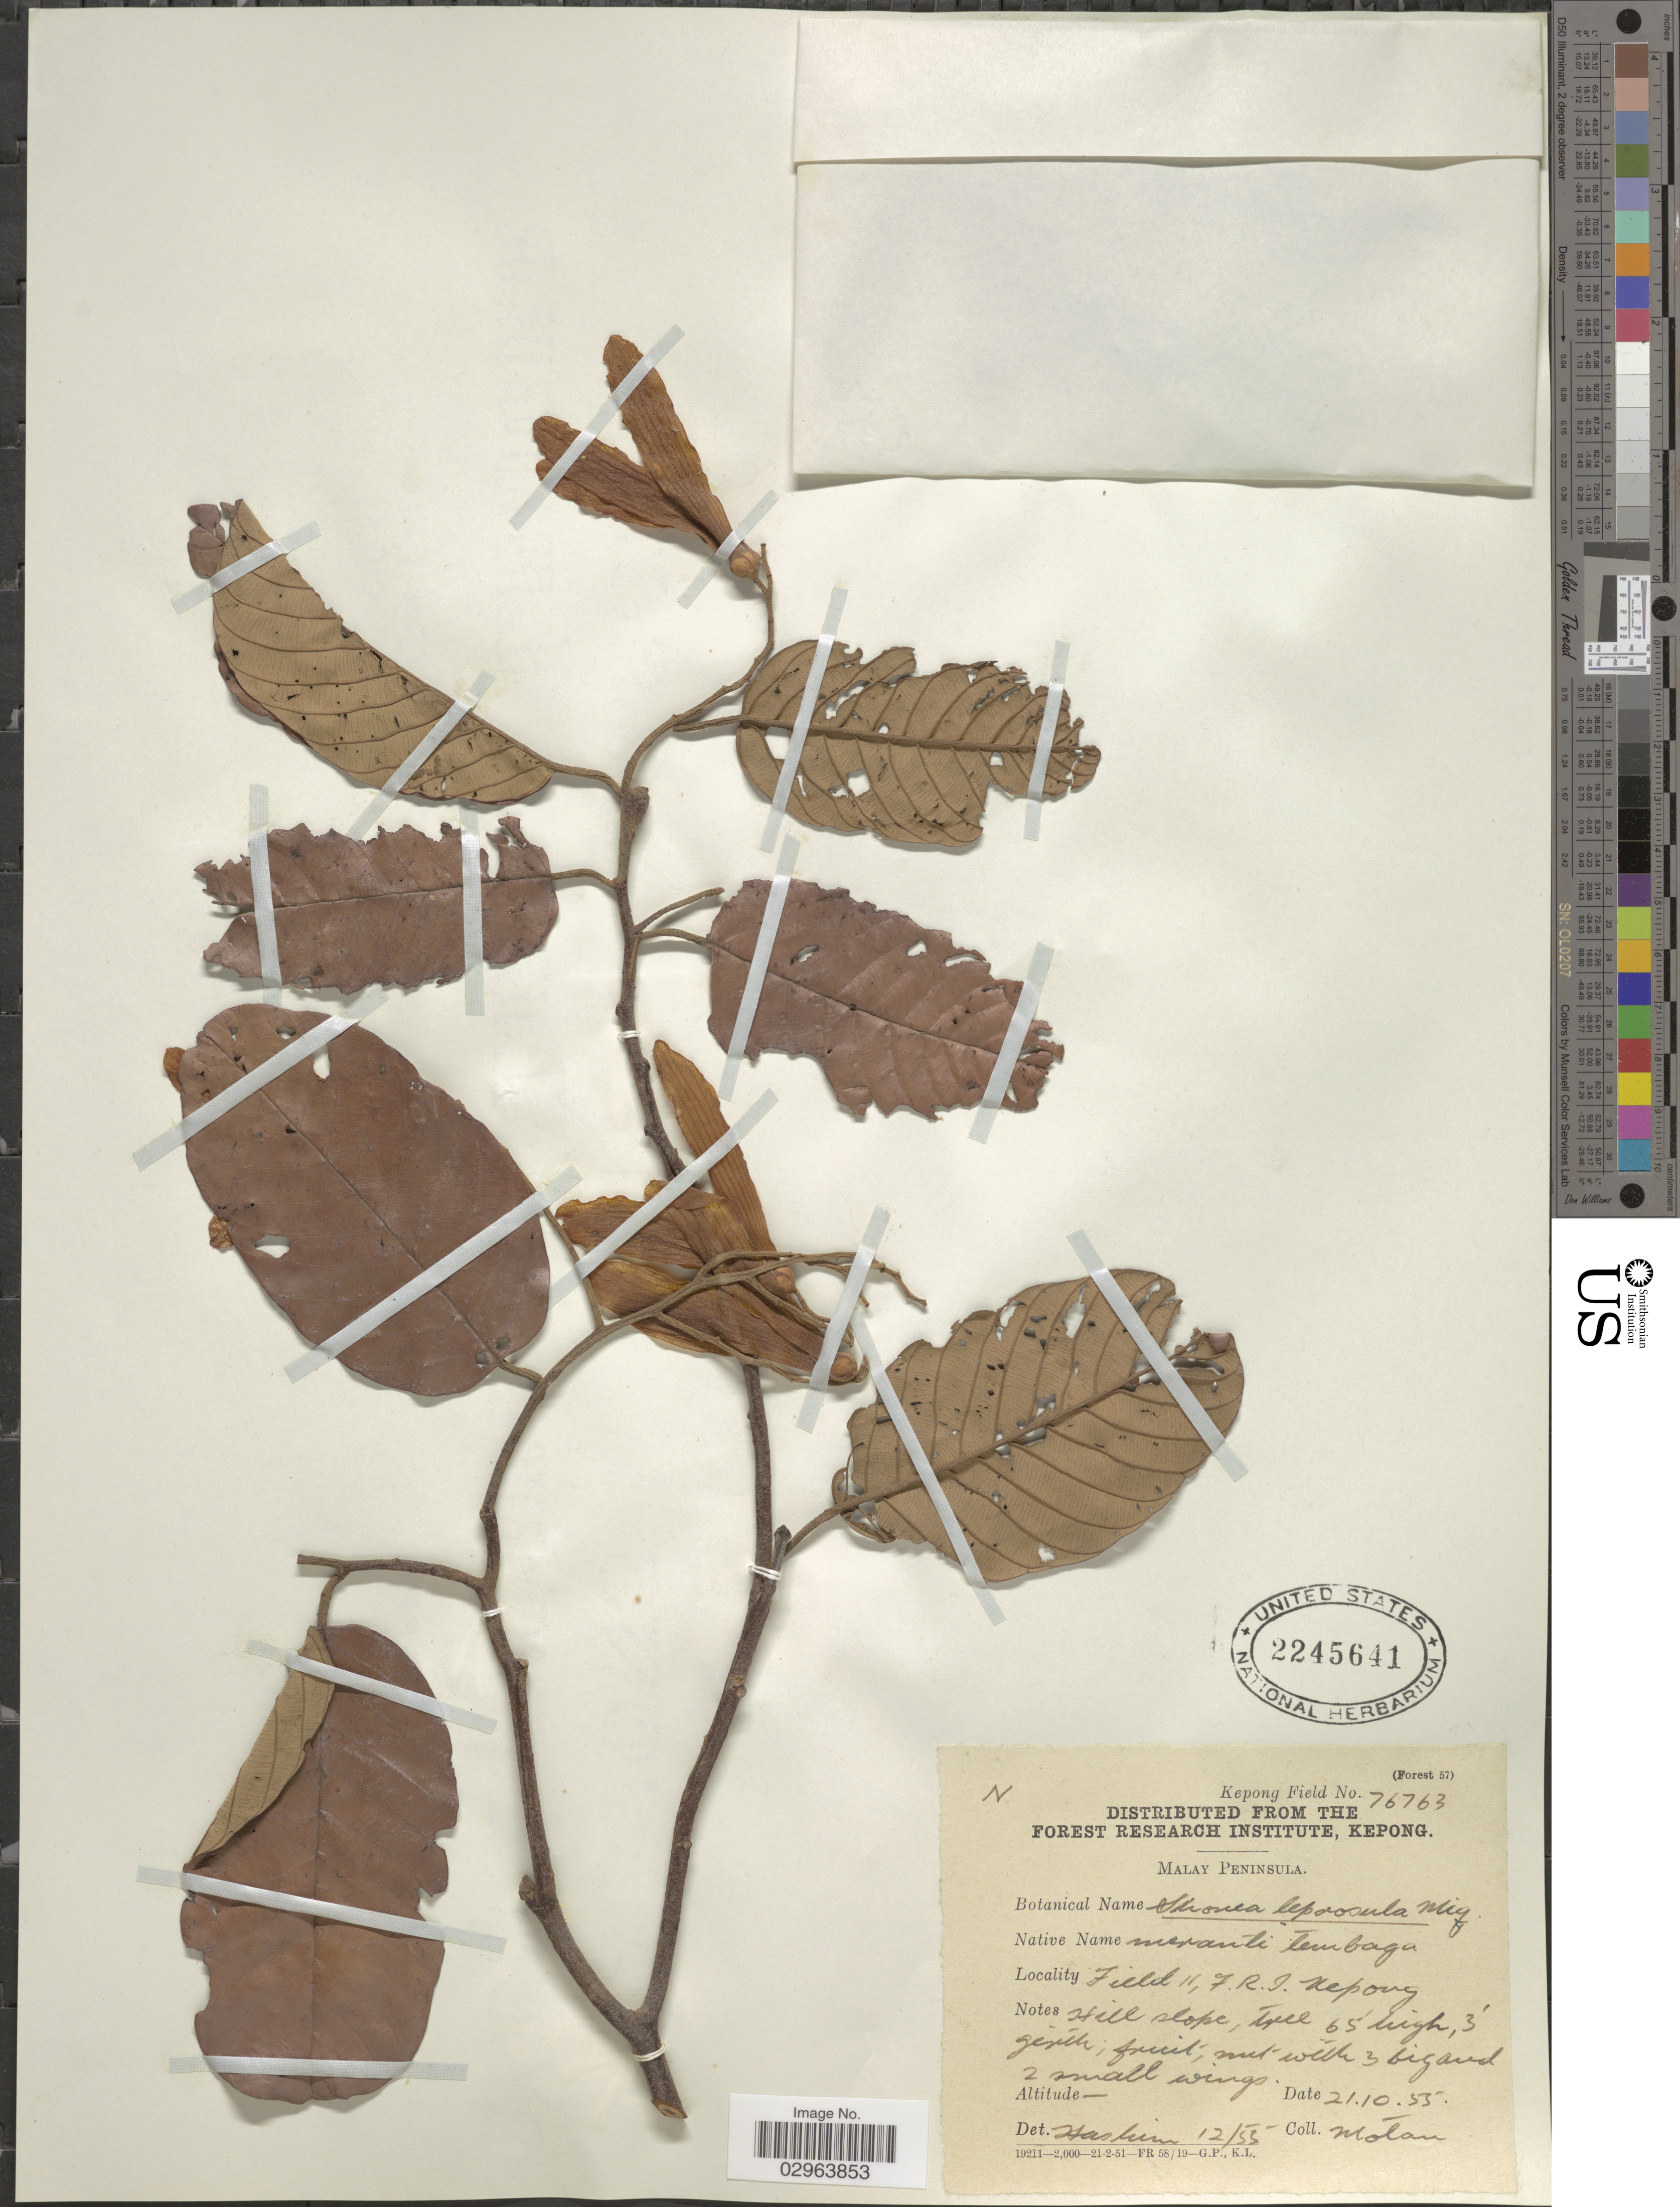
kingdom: Plantae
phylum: Tracheophyta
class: Magnoliopsida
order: Malvales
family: Dipterocarpaceae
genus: Rubroshorea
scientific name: Rubroshorea leprosula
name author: (Miq.) P.S. Ashton & J. Heck.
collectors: -. Motan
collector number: Kepong Field 76763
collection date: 1955-10-21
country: Malaysia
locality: Malay Peninsula, Field 11, F. R. I. Kepong.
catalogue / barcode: US 2245641